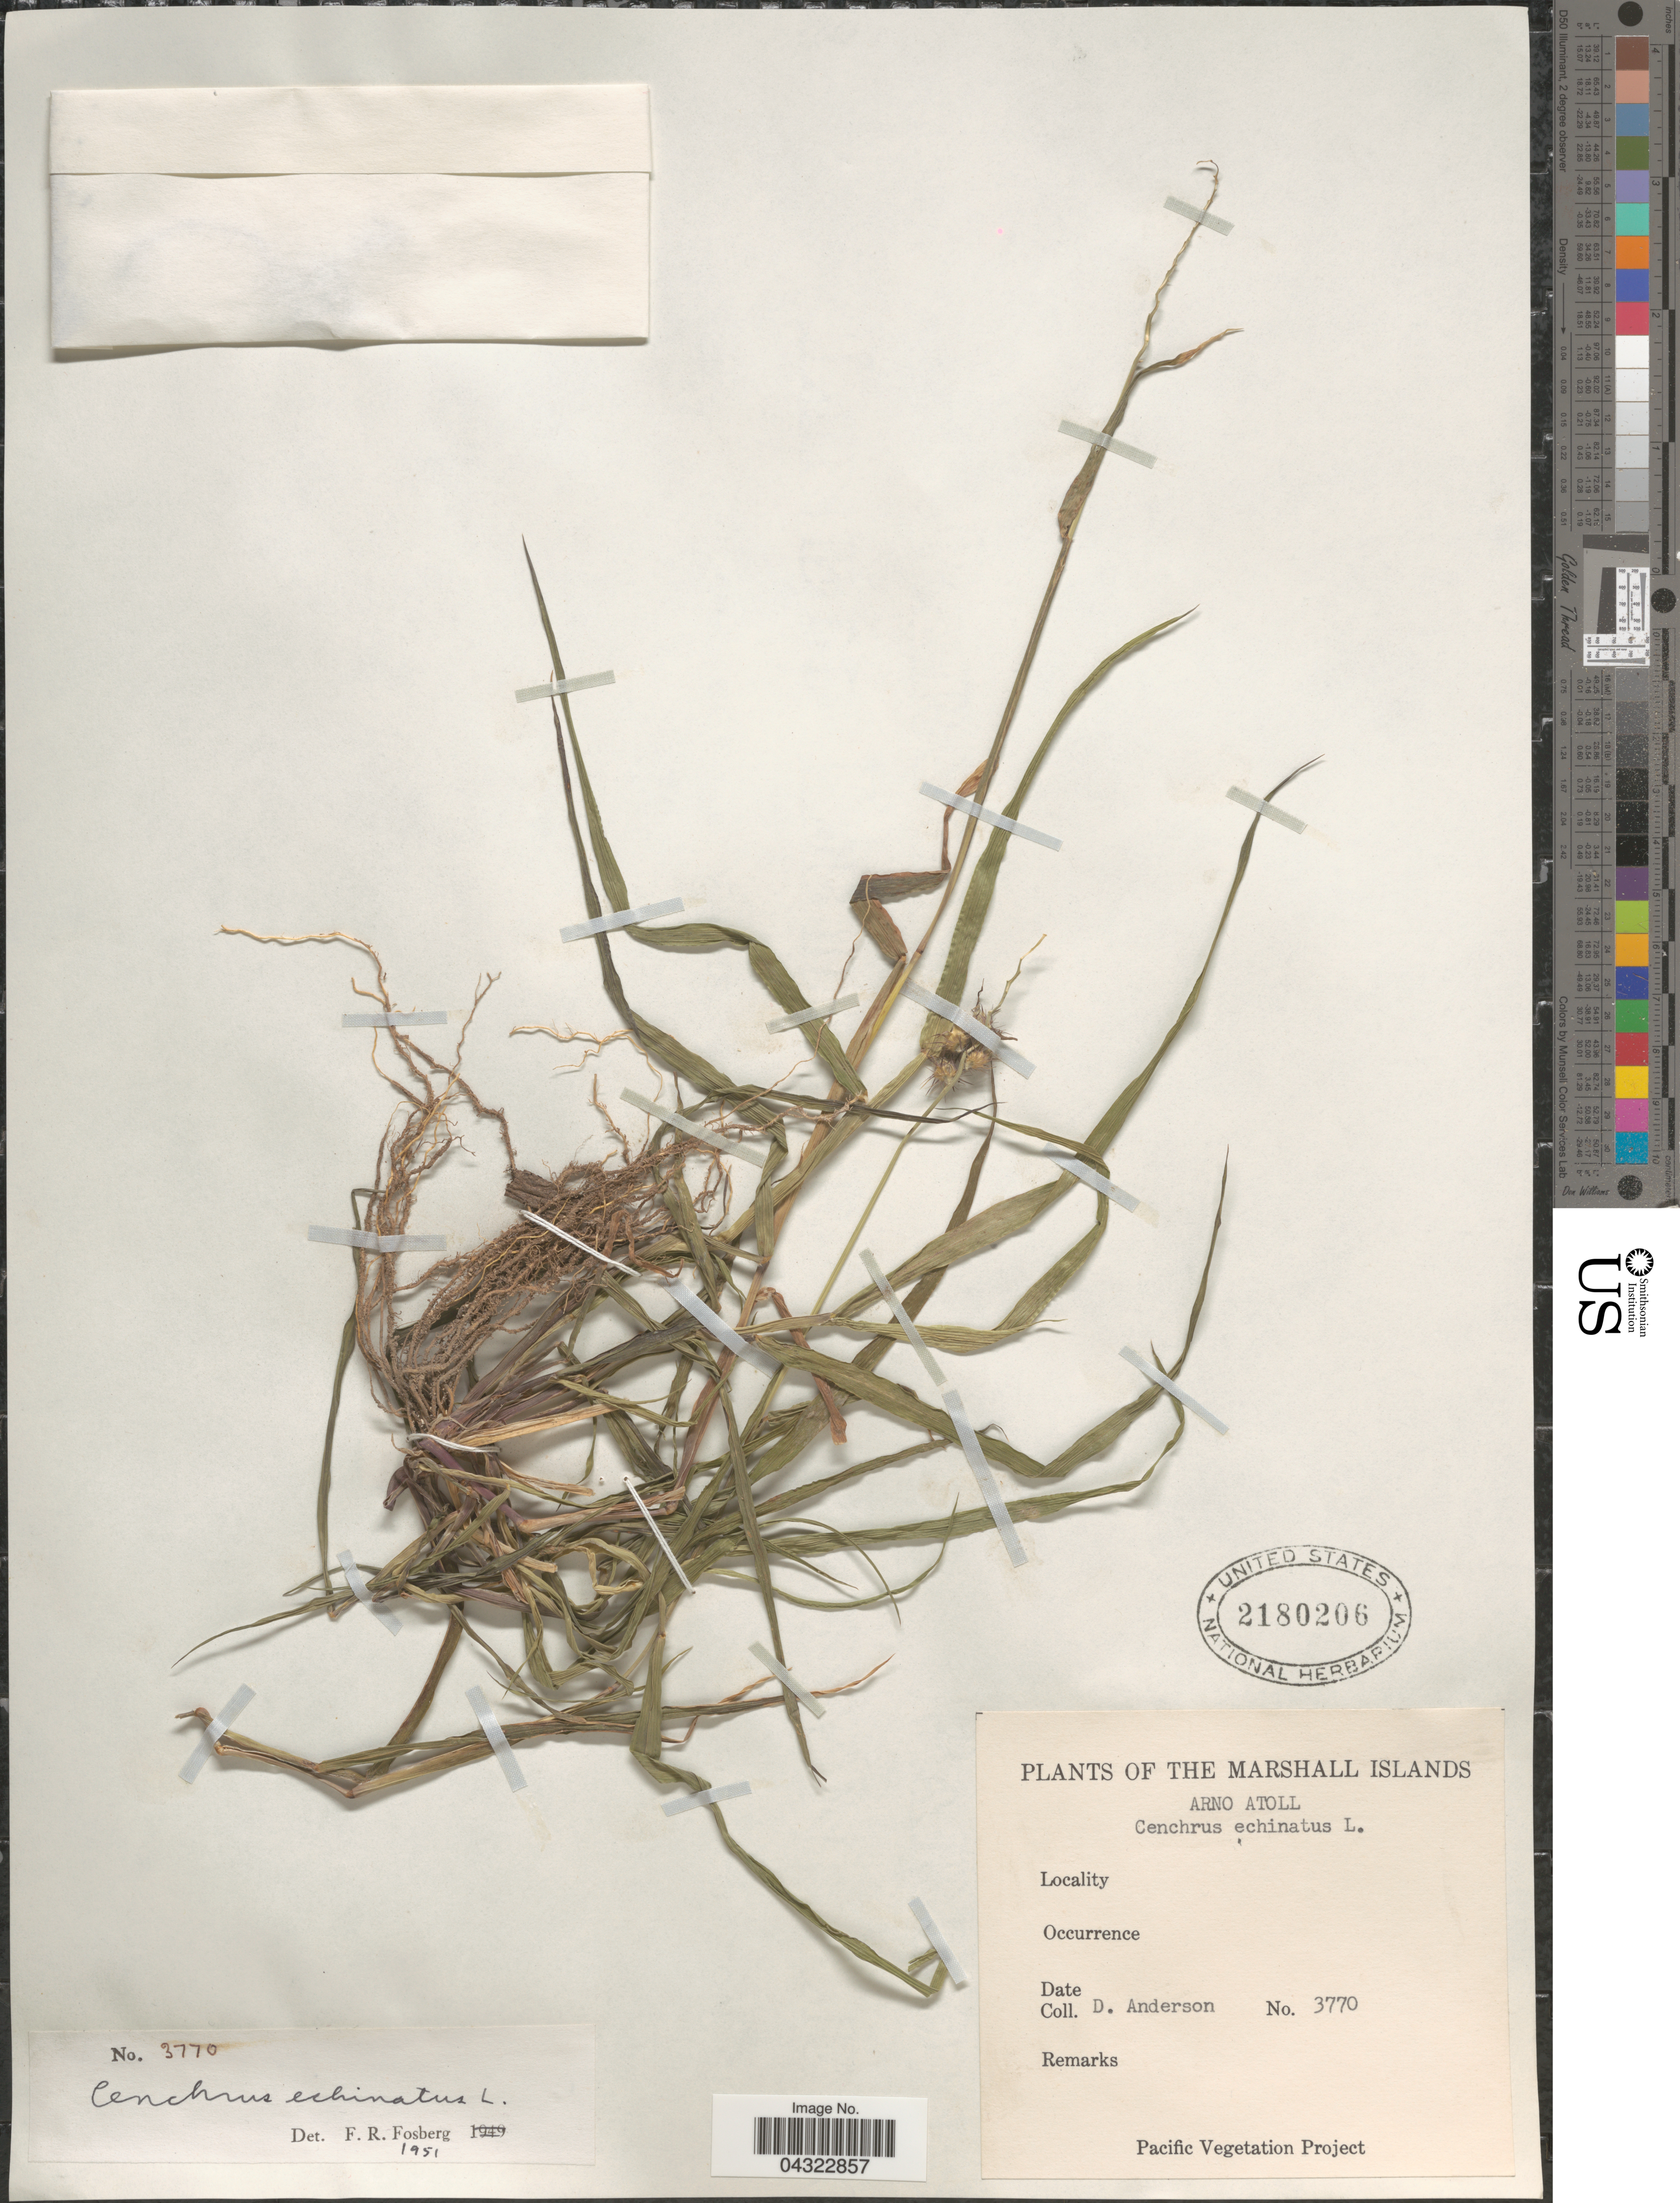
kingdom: Plantae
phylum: Tracheophyta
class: Liliopsida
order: Poales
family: Poaceae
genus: Cenchrus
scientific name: Cenchrus echinatus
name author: L.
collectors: D. Anderson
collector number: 3770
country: Marshall Islands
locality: Arno Atoll.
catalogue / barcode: US 2180206